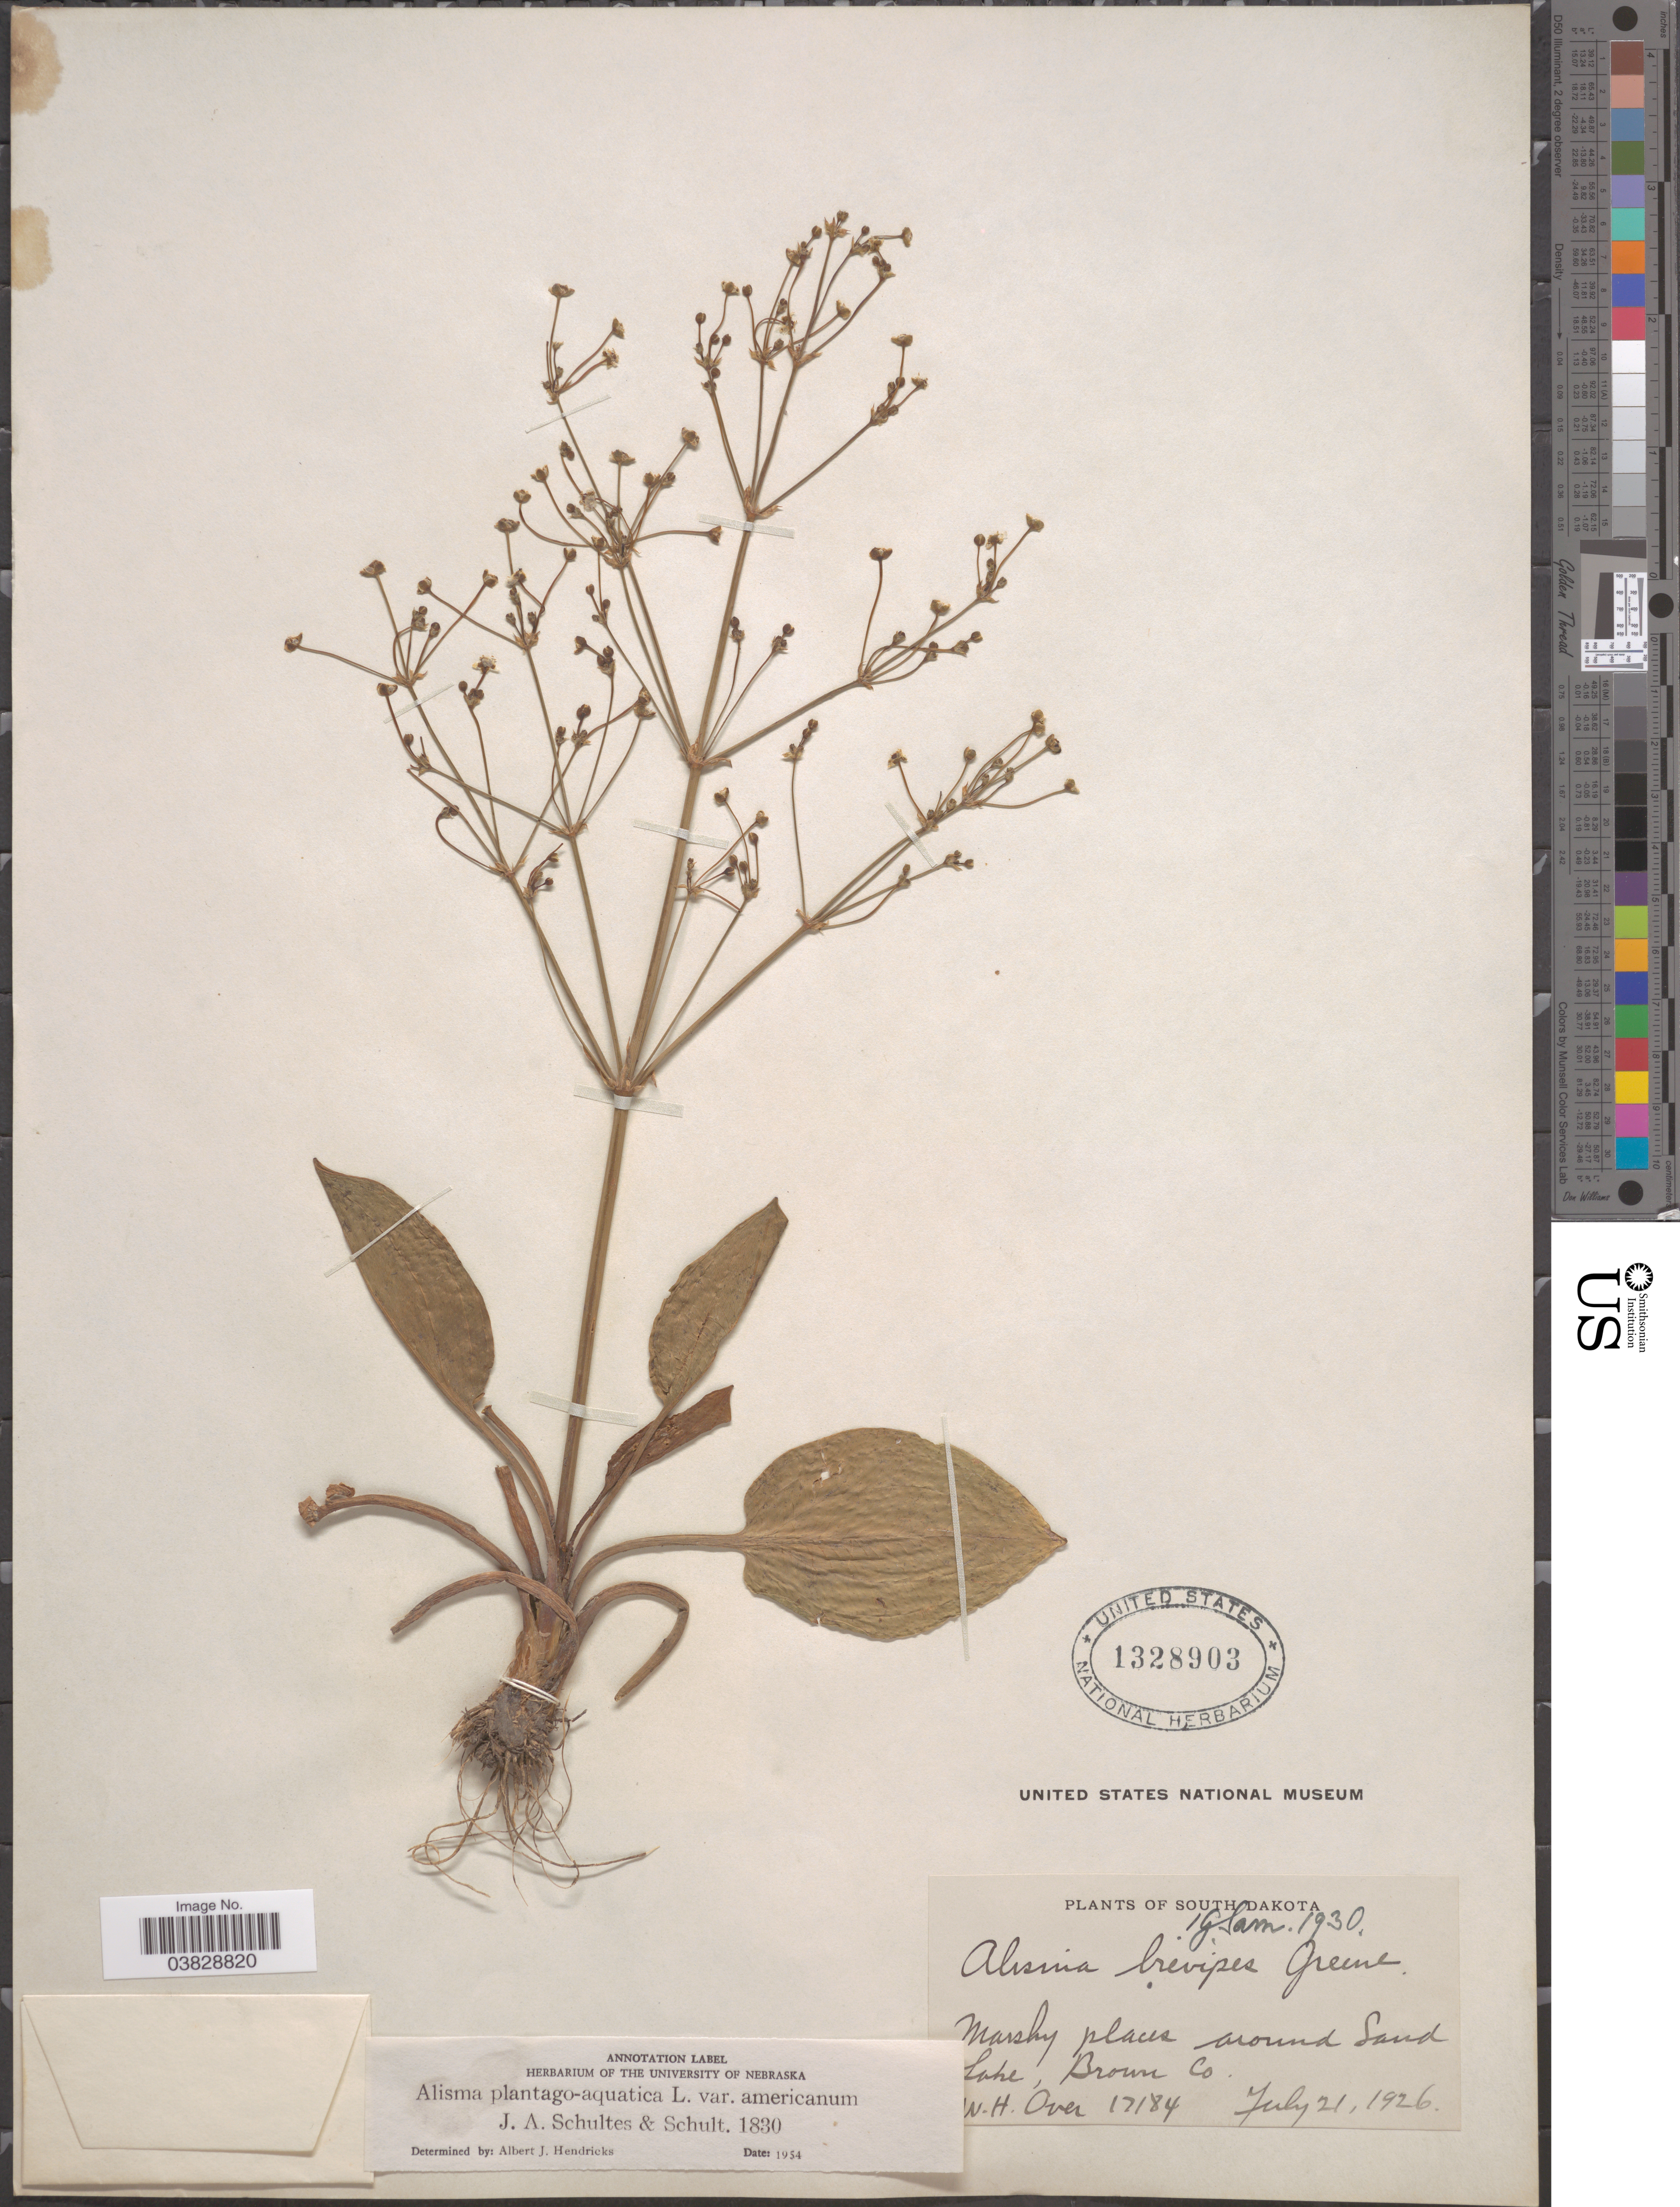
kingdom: Plantae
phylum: Tracheophyta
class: Liliopsida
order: Alismatales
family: Alismataceae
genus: Alisma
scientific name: Alisma plantago-aquatica var. americanum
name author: L.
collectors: W. Over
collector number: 17184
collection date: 1926-07-21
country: United States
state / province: South Dakota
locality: Marshy places around Sand Lake, Brown Co.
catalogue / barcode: US 1328903